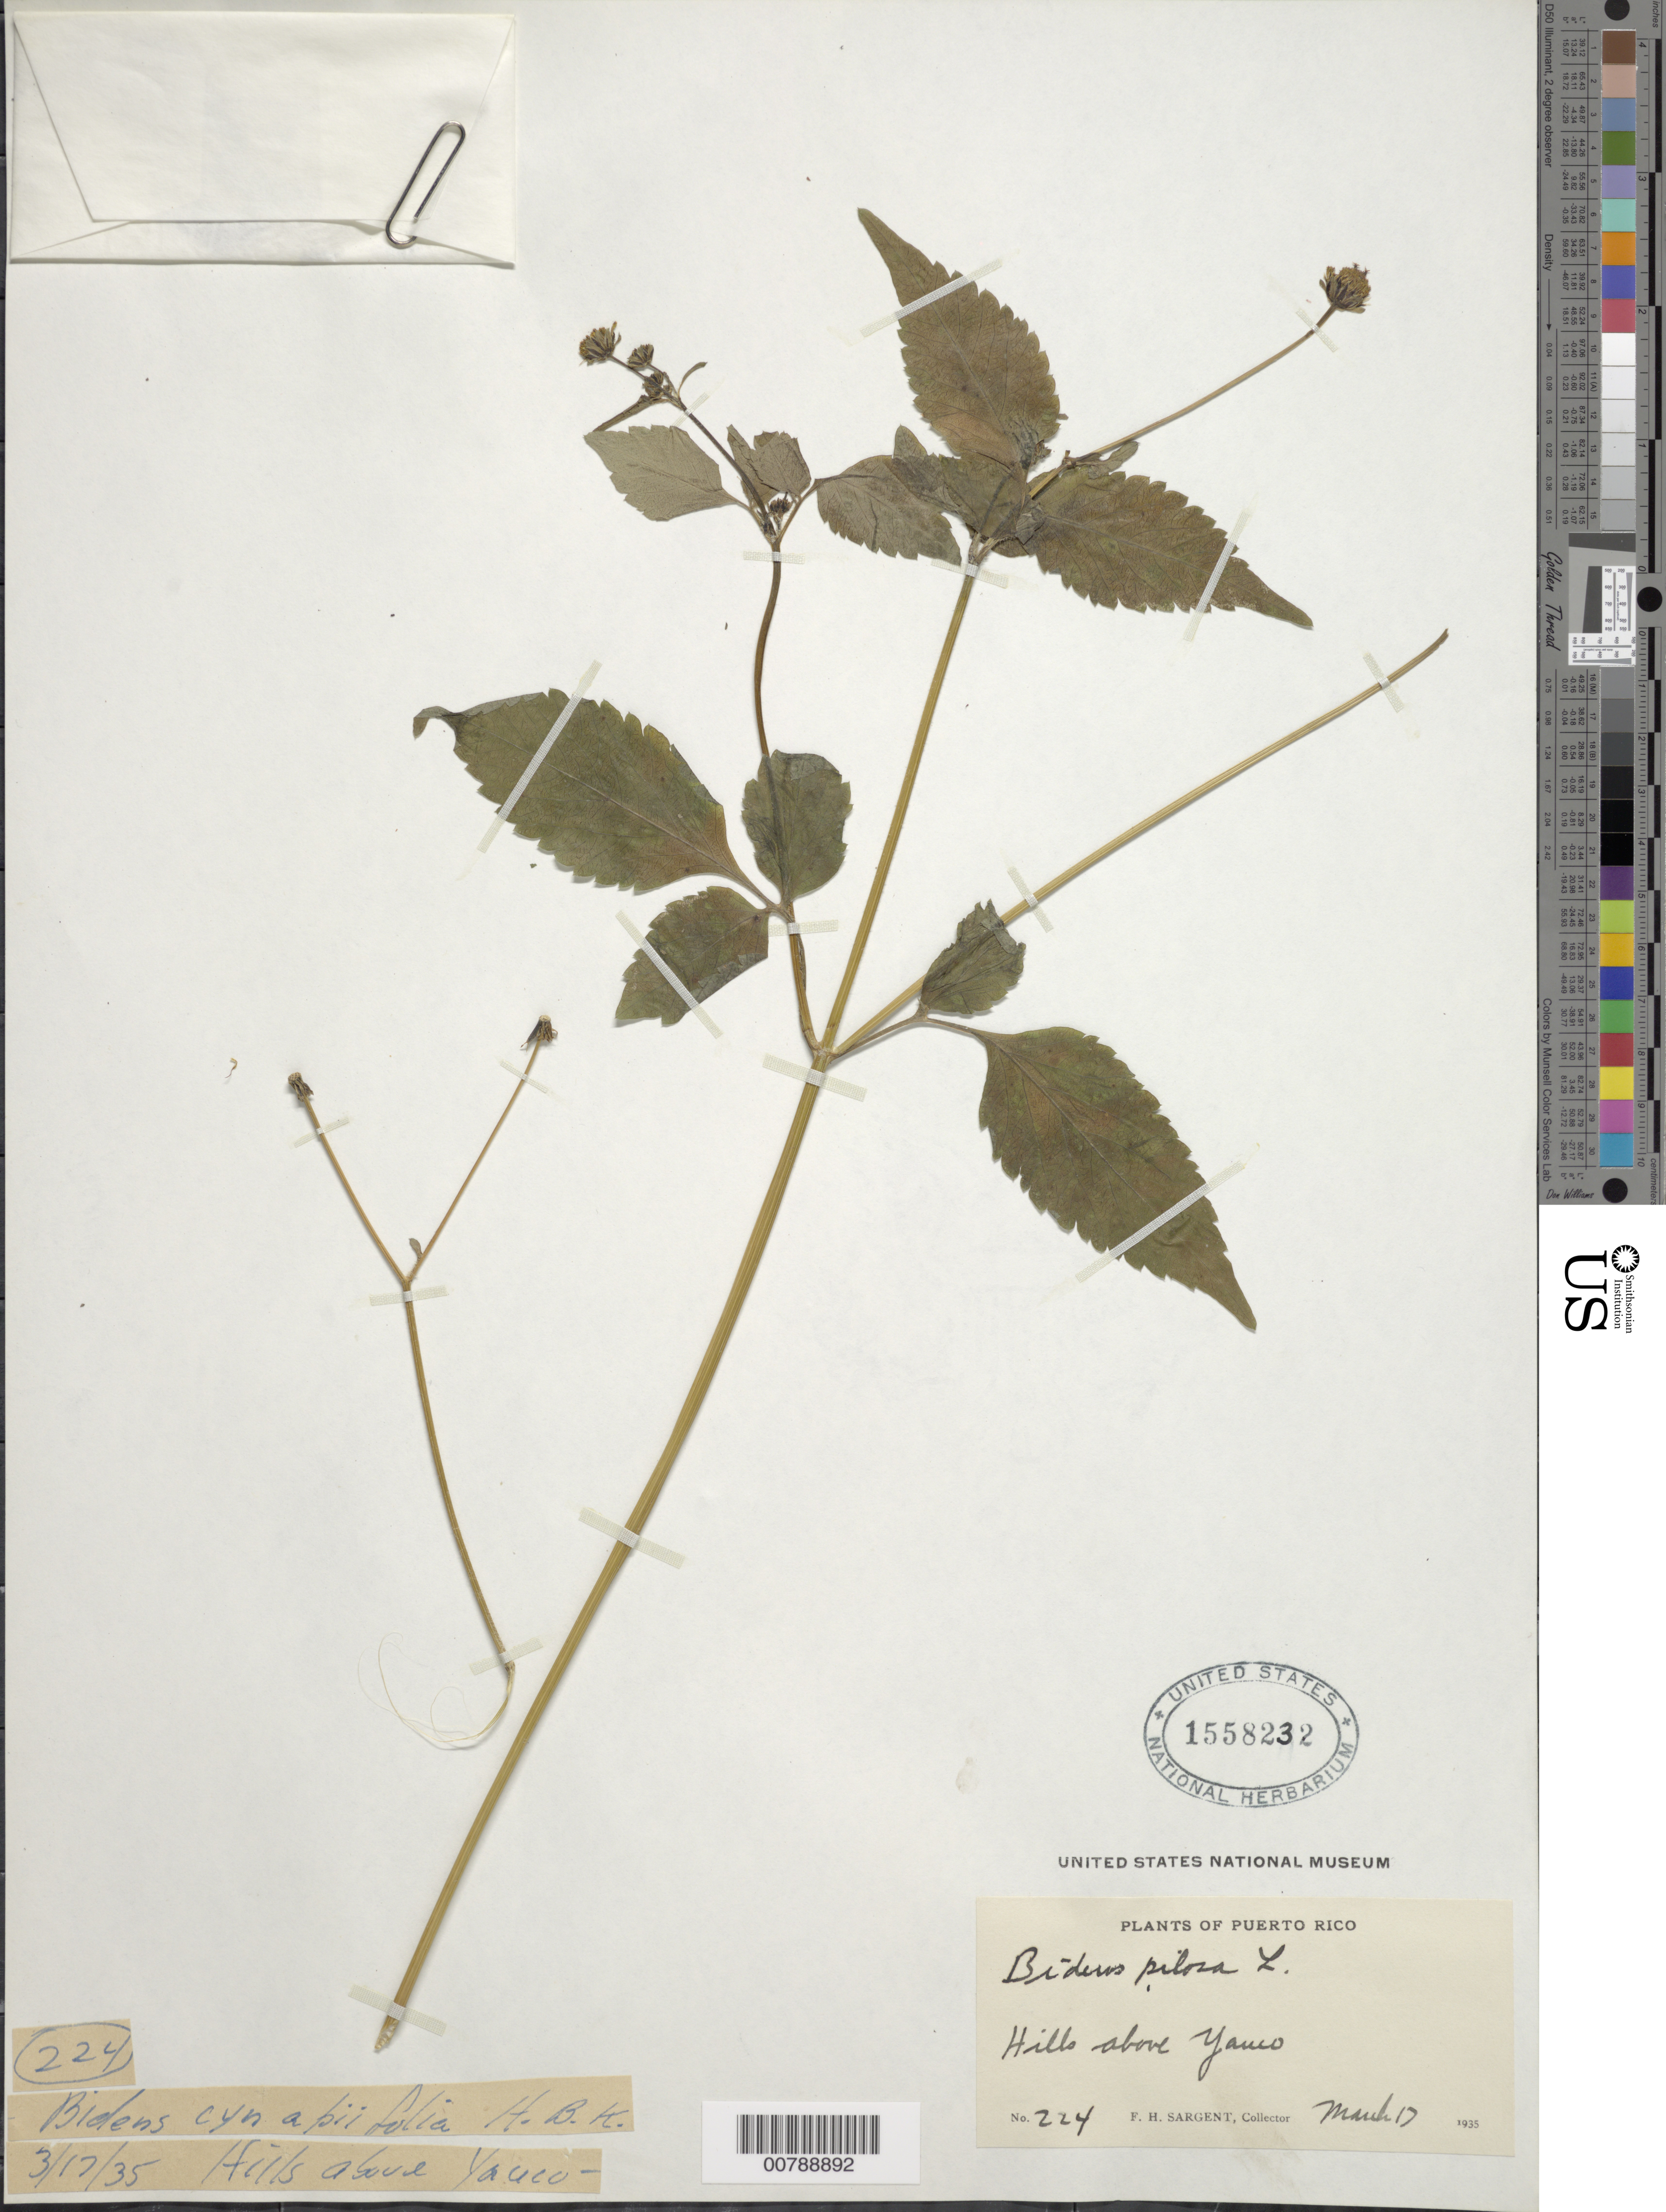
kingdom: Plantae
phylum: Tracheophyta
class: Magnoliopsida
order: Asterales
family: Asteraceae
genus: Bidens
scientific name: Bidens pilosa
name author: L.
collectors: F. H. Sargent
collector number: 224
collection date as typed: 17 Mar 1935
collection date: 1935-03-17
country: Puerto Rico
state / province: Yauco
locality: Hills above Yauco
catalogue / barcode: US 1558232